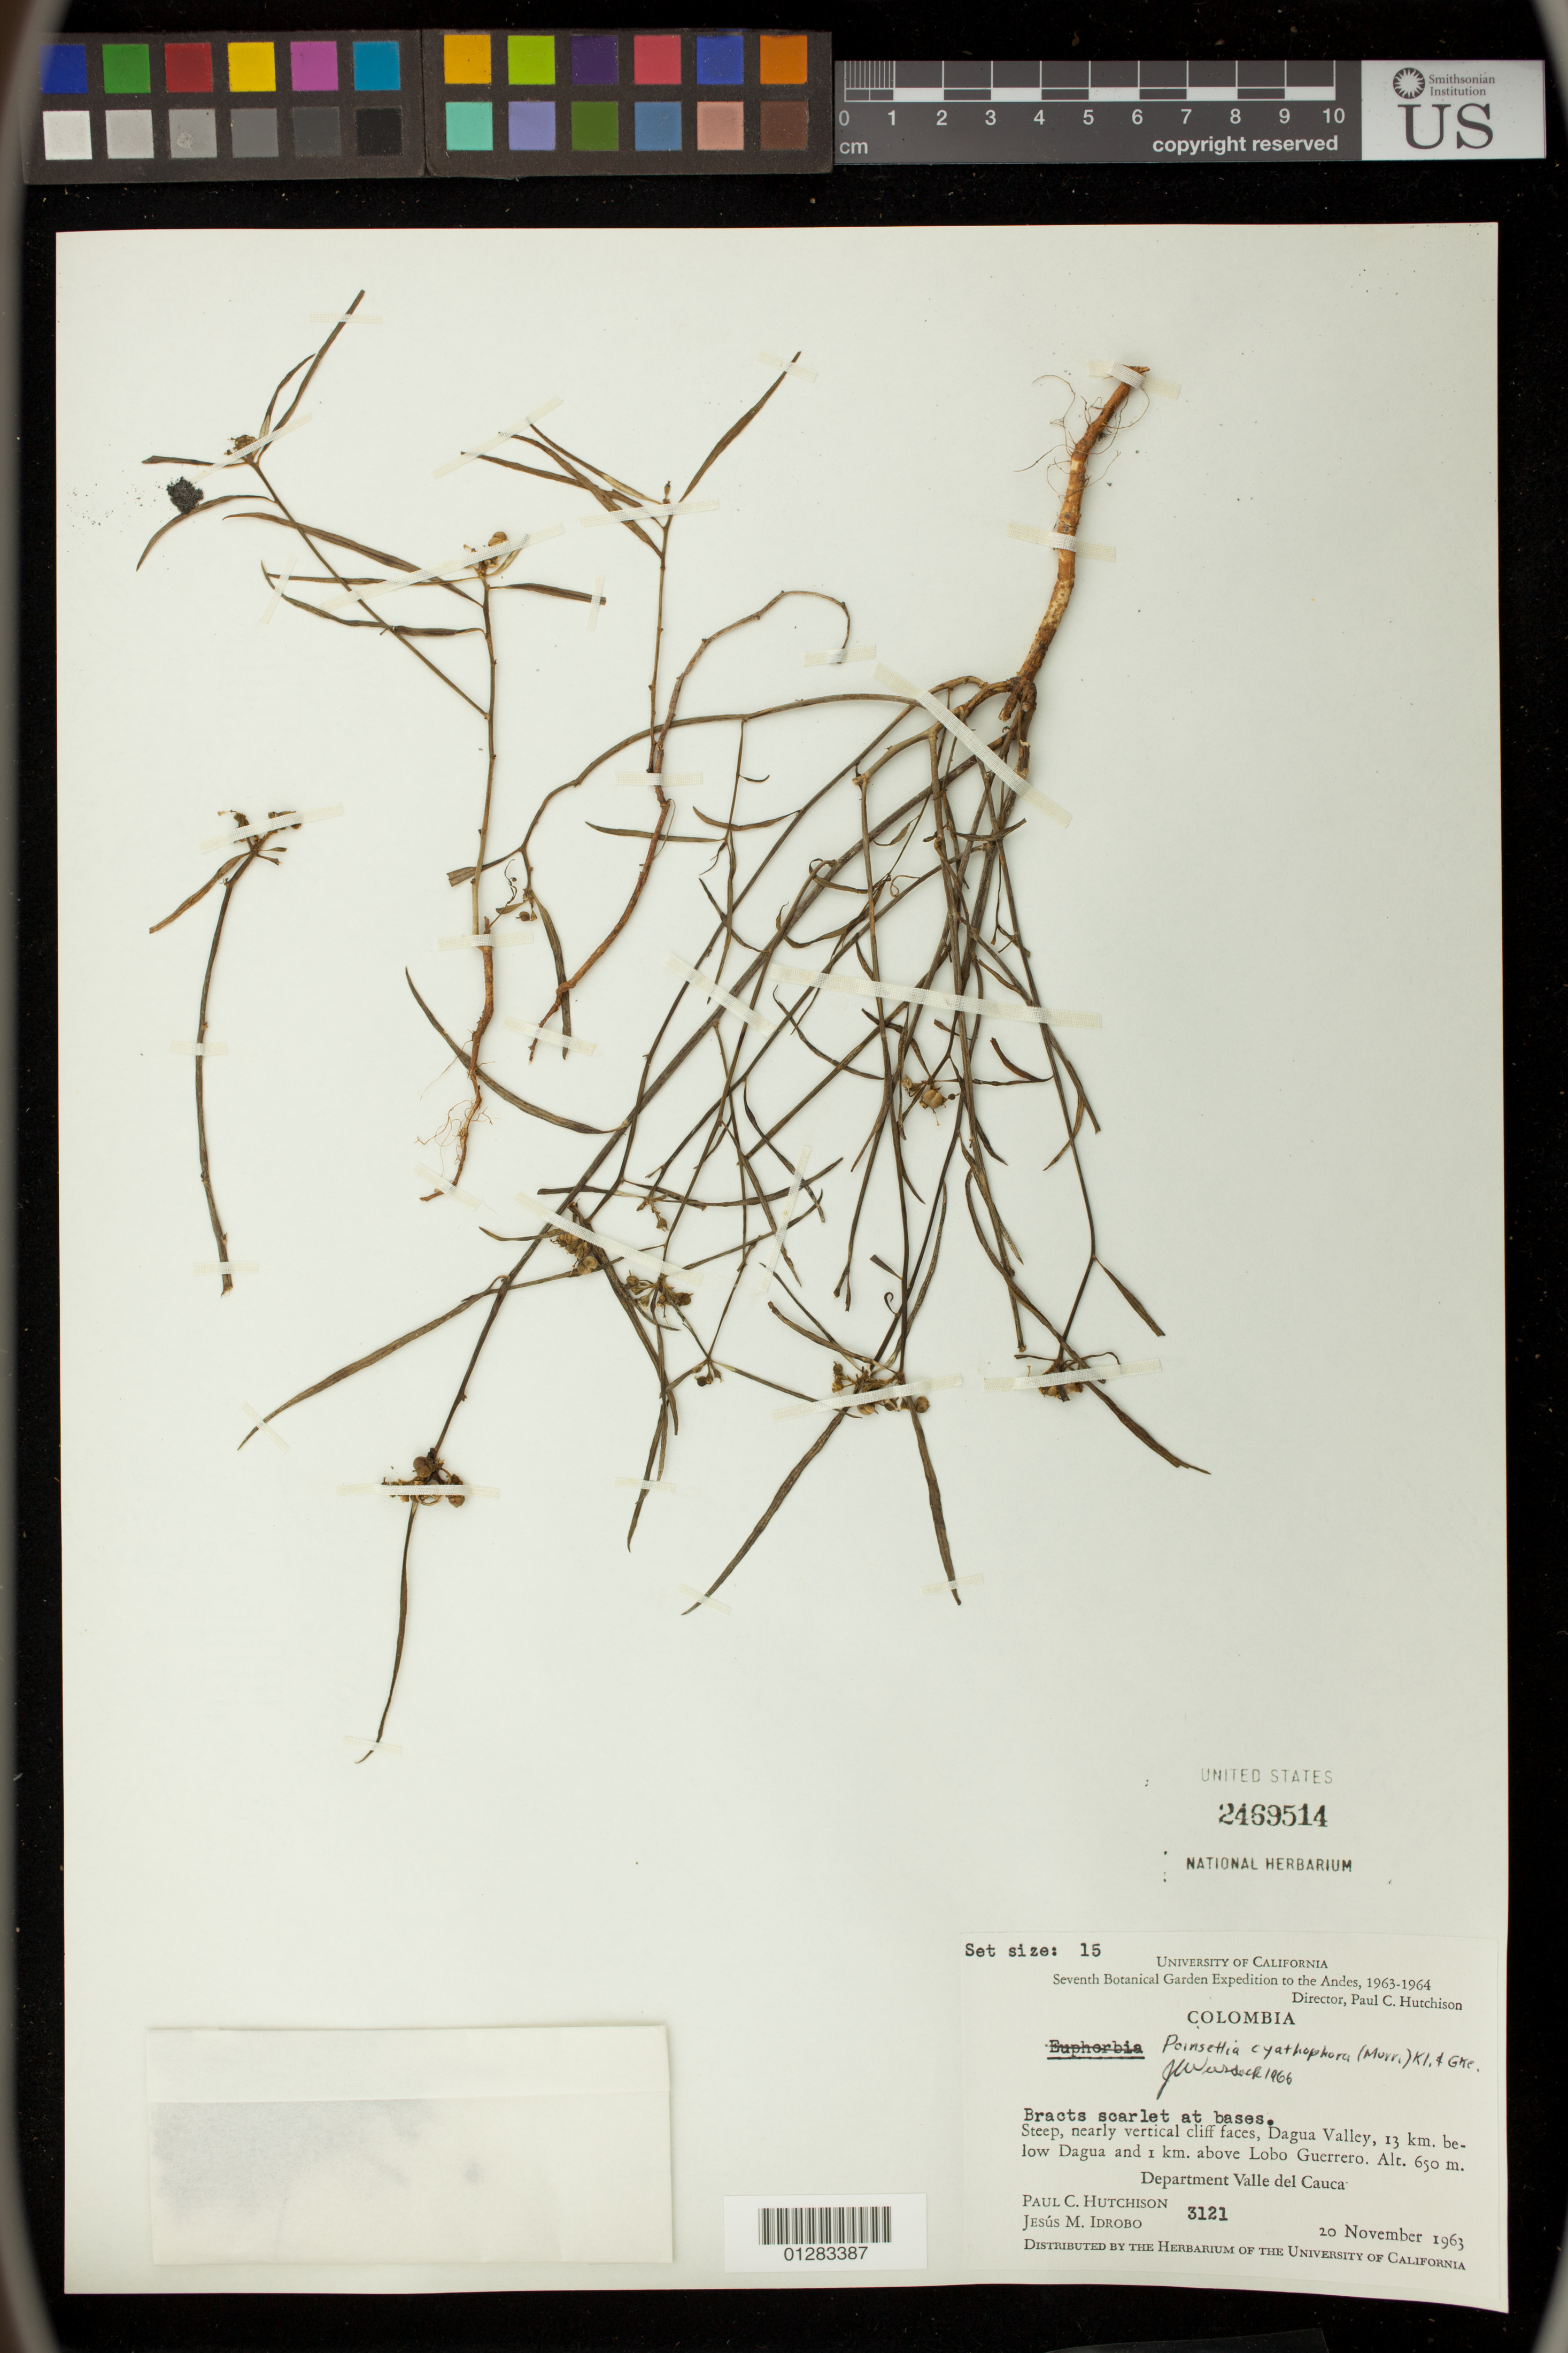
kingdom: Plantae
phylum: Tracheophyta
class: Magnoliopsida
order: Malpighiales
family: Euphorbiaceae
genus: Euphorbia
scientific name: Euphorbia heterophylla var. cyathophora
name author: (Murr.) Griseb.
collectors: P. C. Hutchison & J. M. Idrobo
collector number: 3121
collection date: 1963-11-20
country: Colombia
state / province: Valle del Cauca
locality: Dagua Valley, 13 km. below Dagua and 1 km. above Lobo Guerrero.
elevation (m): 650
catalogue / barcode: US 2469514